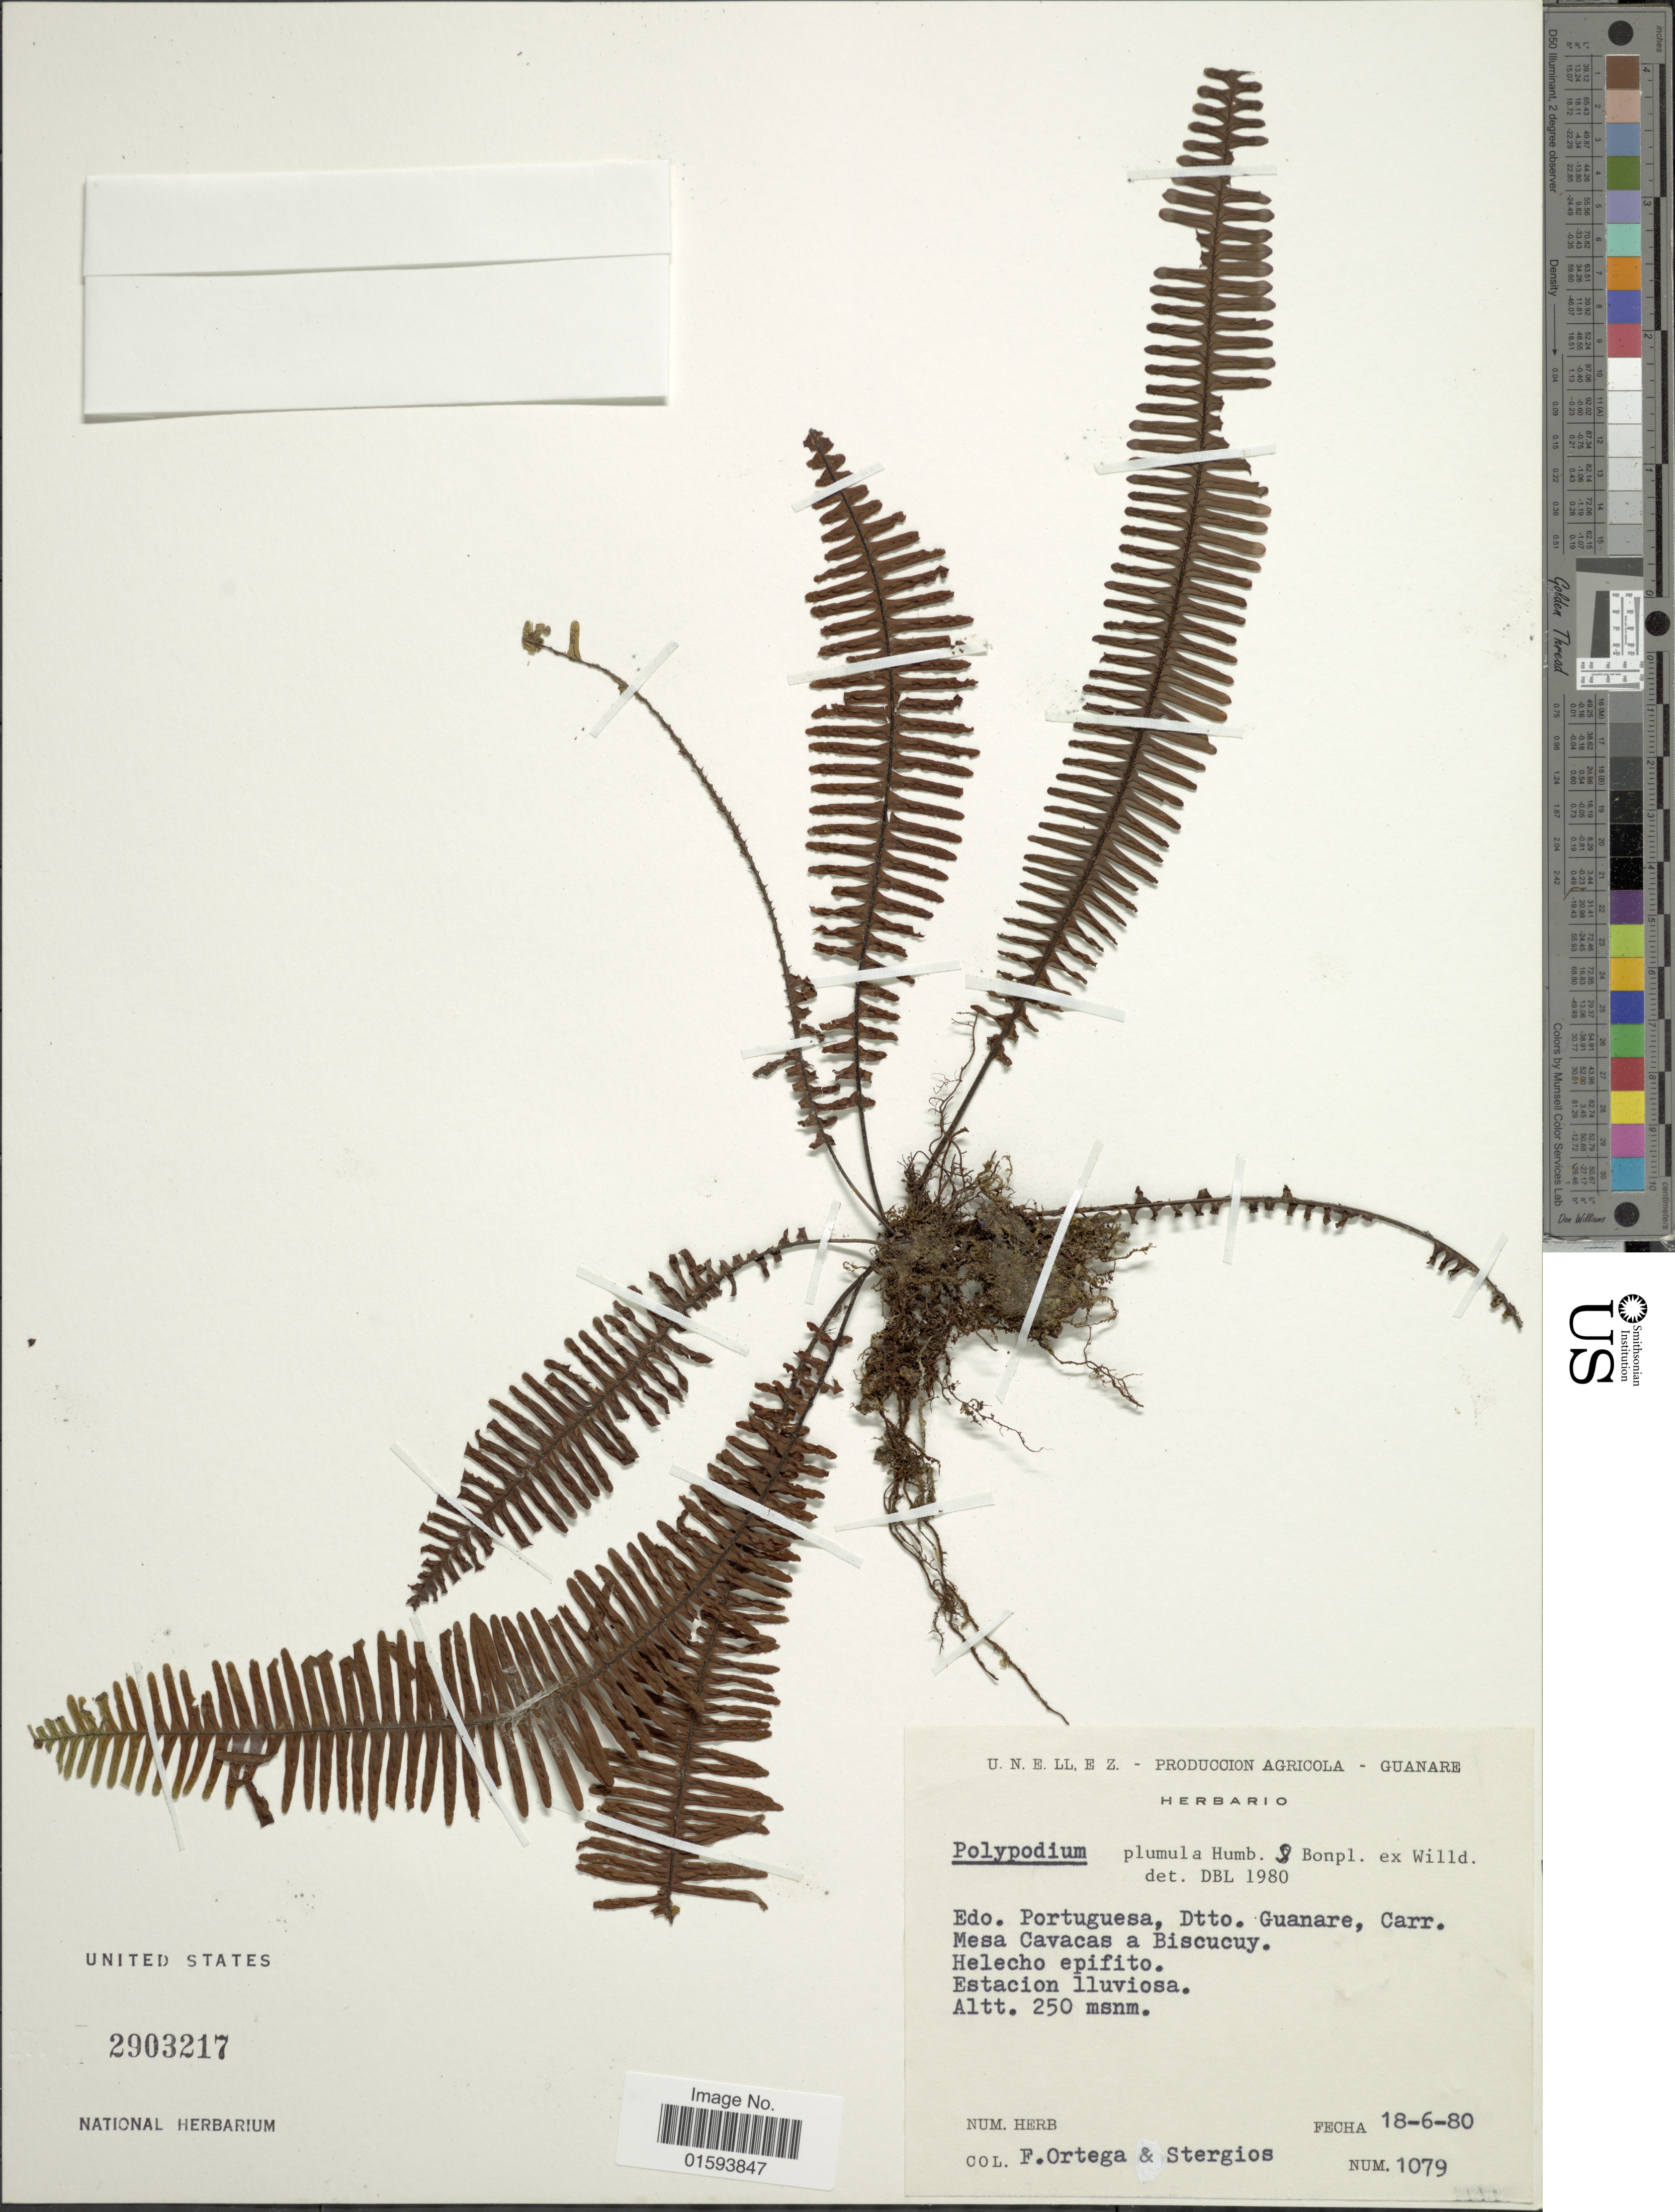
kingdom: Plantae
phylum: Tracheophyta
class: Polypodiopsida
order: Polypodiales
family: Polypodiaceae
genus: Pecluma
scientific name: Pecluma plumula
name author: (Humb. & Bonpl. ex Willd.) M.G. Price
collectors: F. J. Ortega & B. G. Stergios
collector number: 1079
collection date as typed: Transcribed d/m/y: 18/6/80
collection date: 1980-06-18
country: Venezuela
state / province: Portuguesa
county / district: Guanare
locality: Carretera Mesa Cavacas a Biscucuy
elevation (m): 250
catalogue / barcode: US 2903217